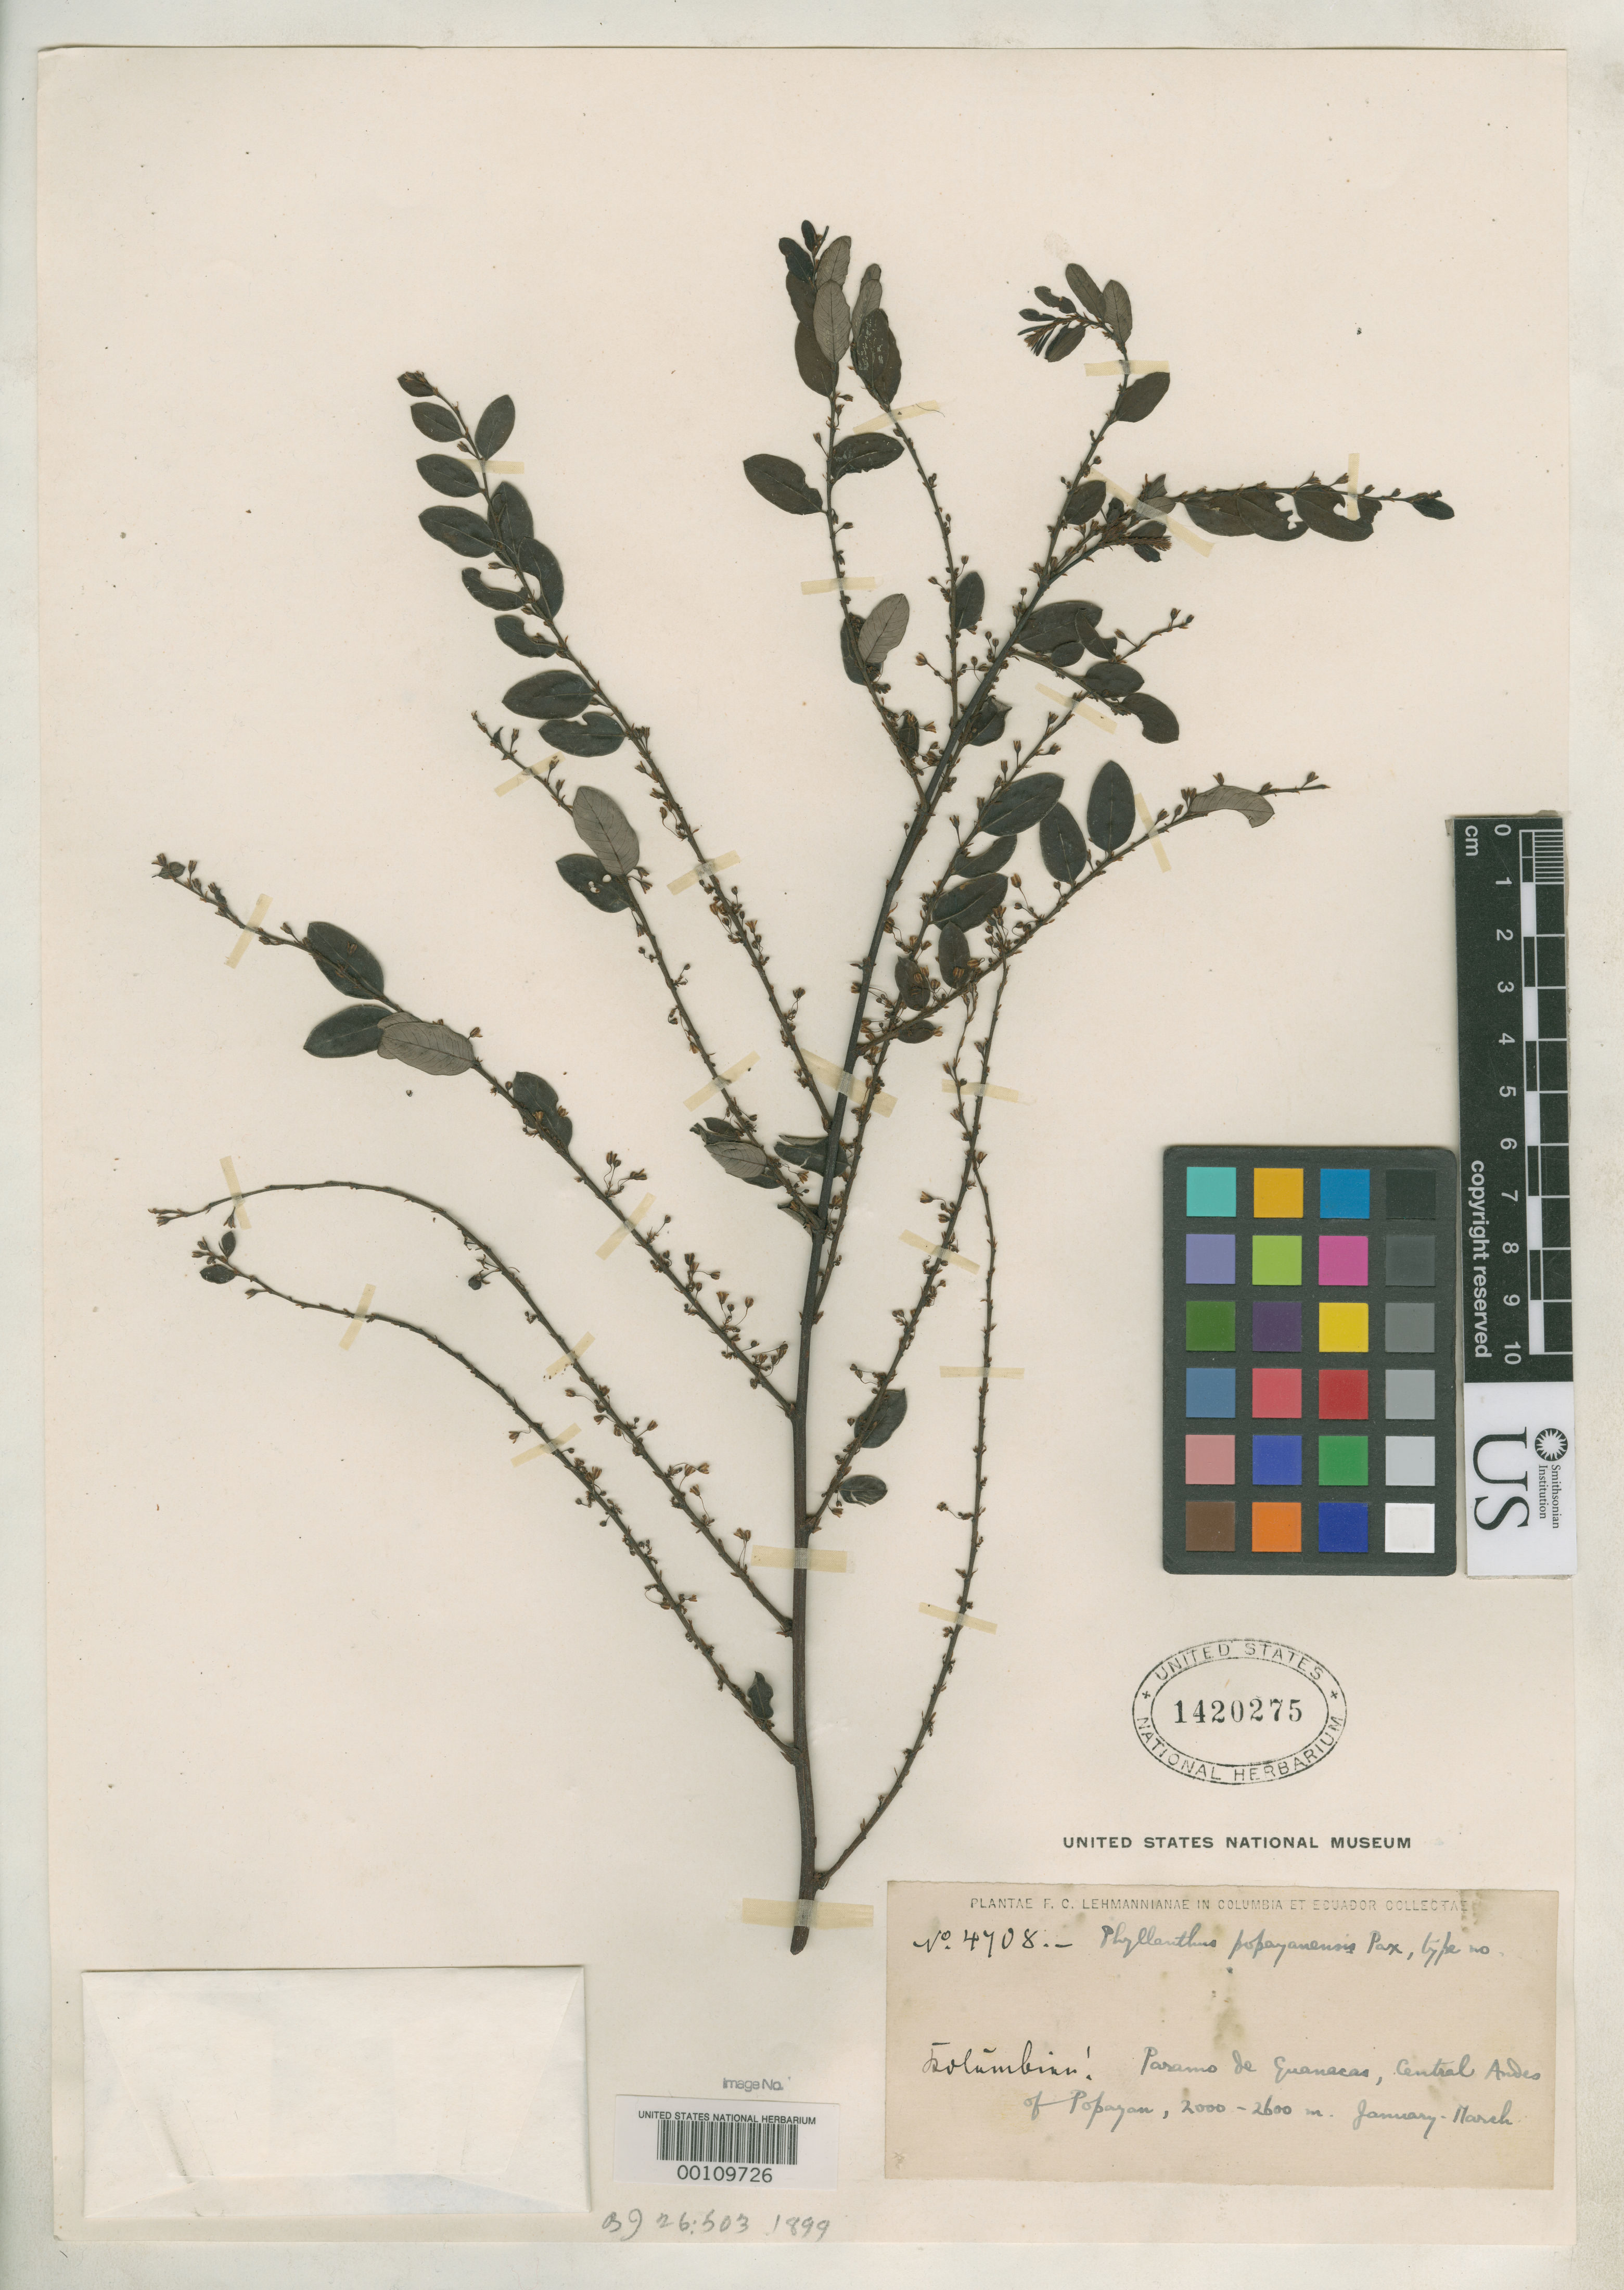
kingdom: Plantae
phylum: Tracheophyta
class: Magnoliopsida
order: Malpighiales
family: Phyllanthaceae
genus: Phyllanthus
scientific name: Phyllanthus popayanensis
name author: Pax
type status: Isotype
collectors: F. C. Lehmann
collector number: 4708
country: Colombia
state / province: Cauca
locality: Circa Popayan.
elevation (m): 2000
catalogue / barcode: US 1420275